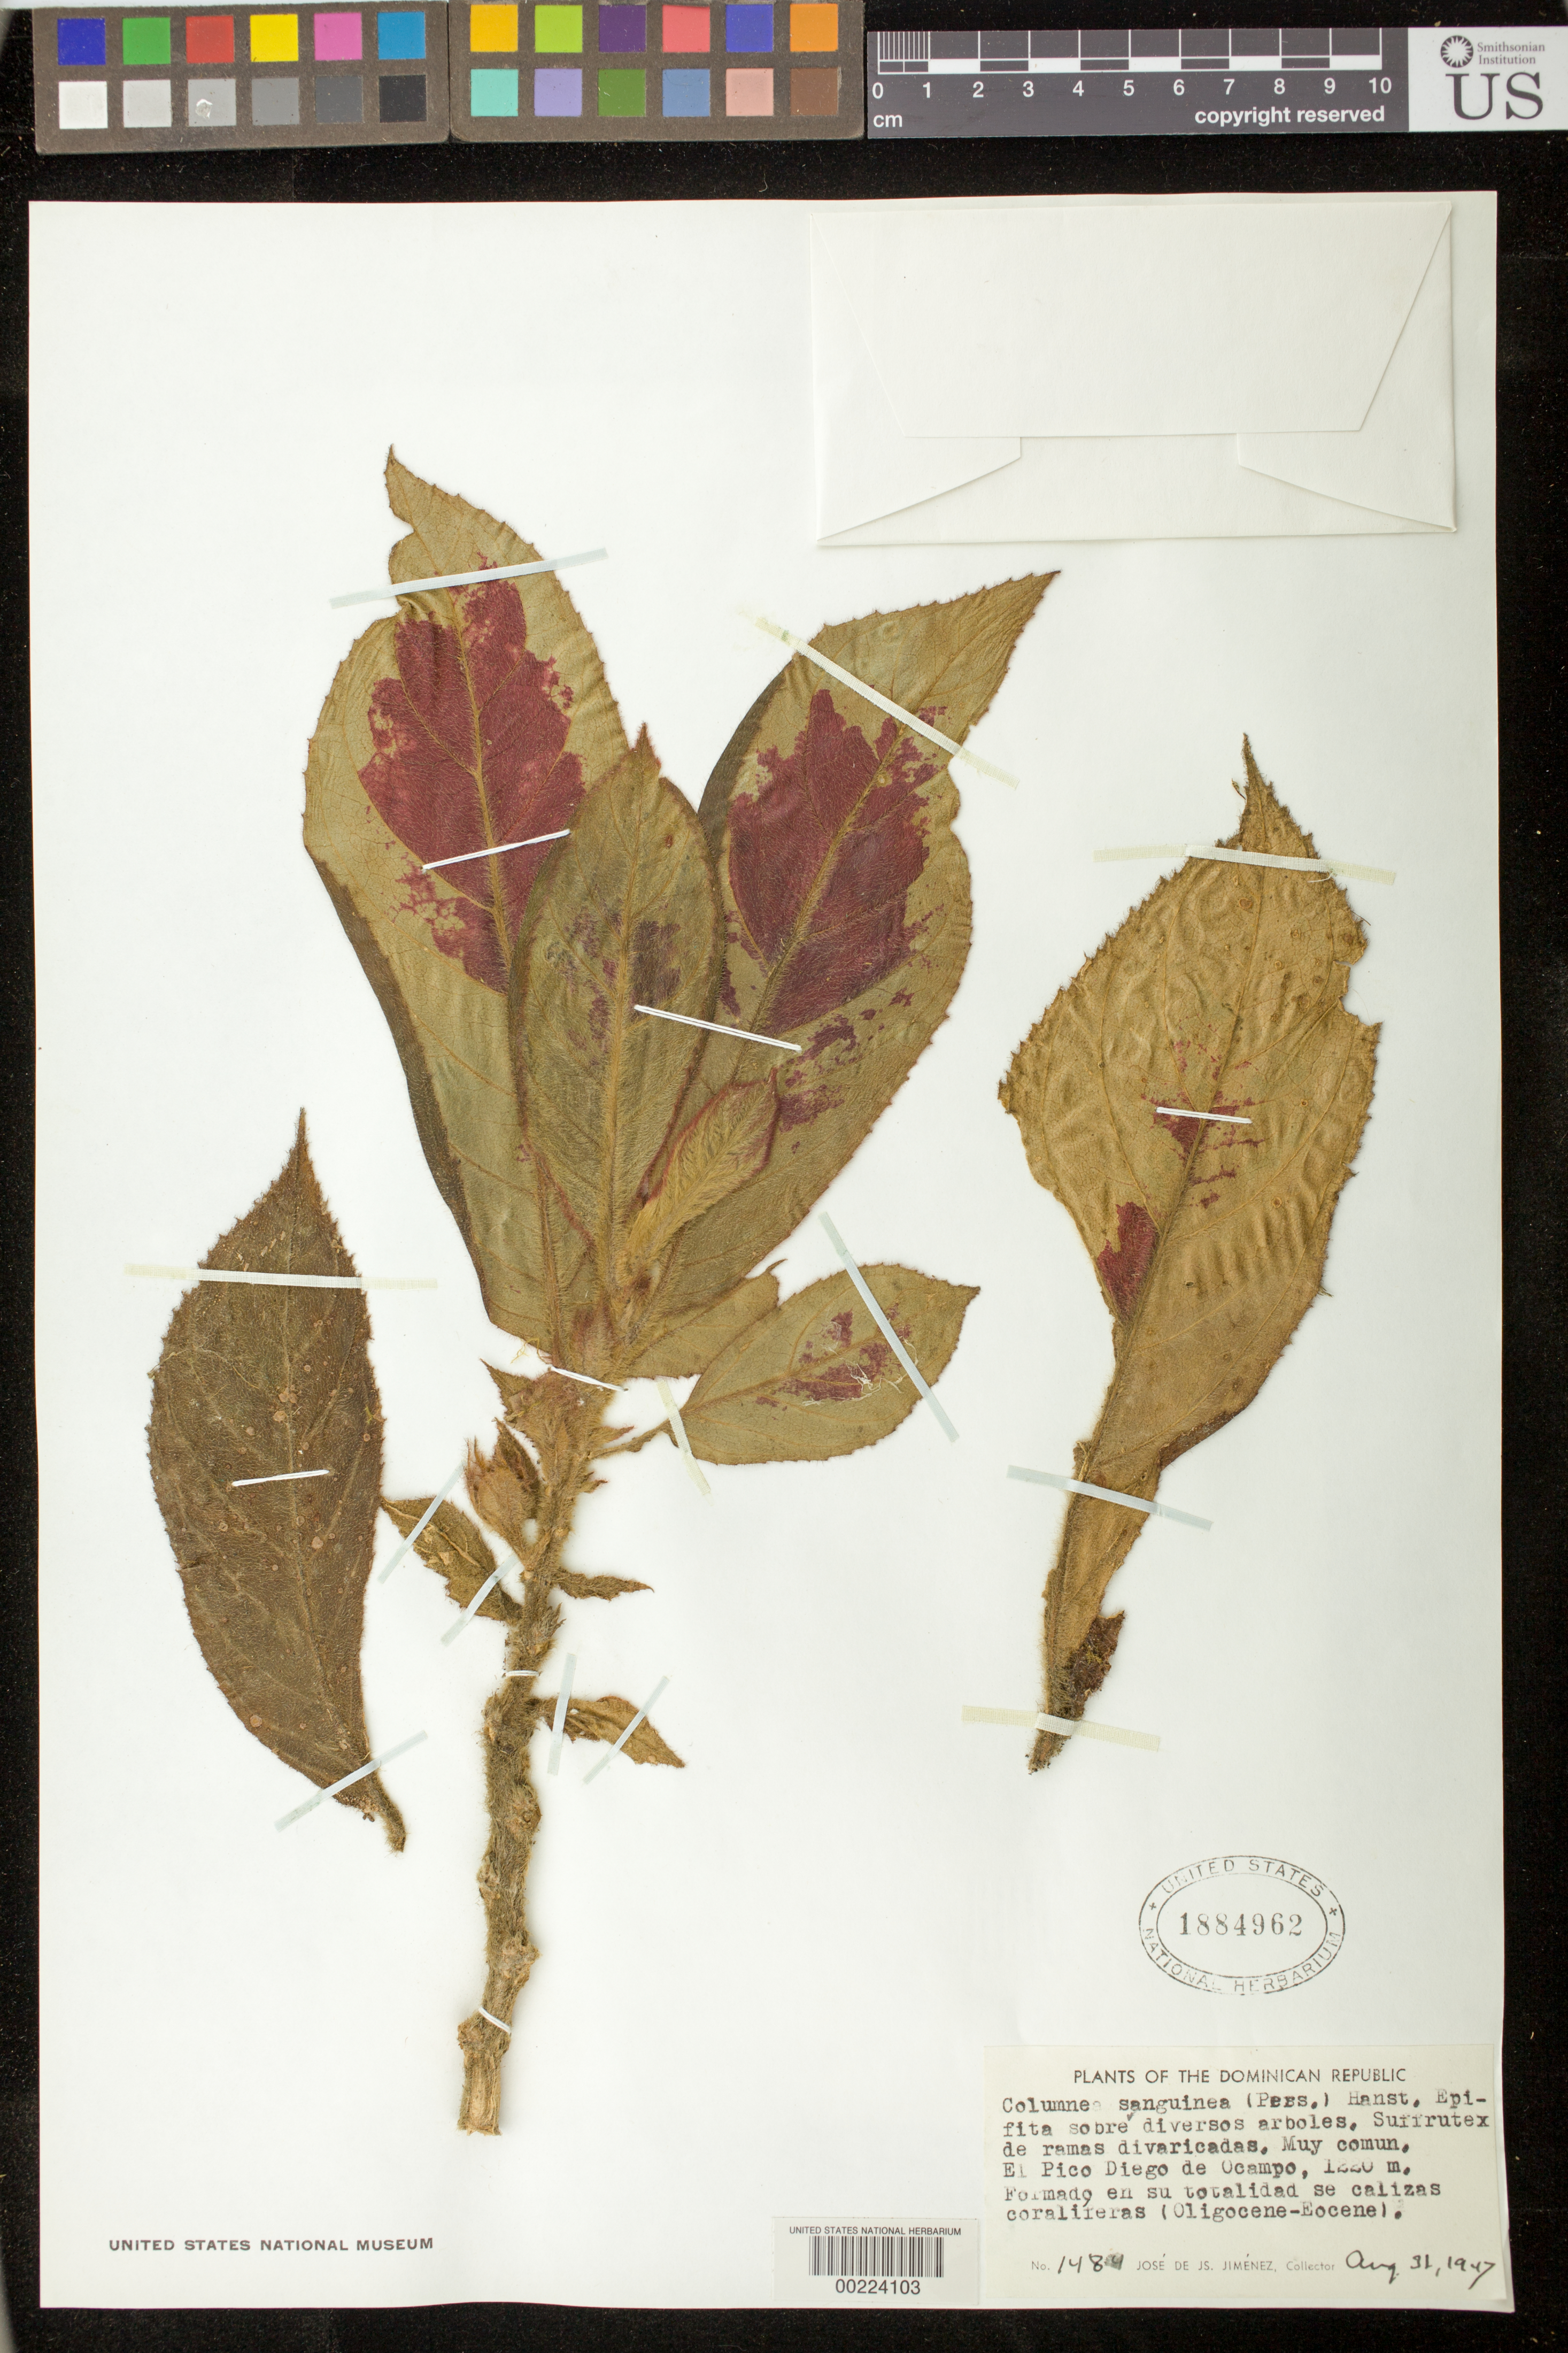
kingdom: Plantae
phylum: Tracheophyta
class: Magnoliopsida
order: Lamiales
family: Gesneriaceae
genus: Columnea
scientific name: Columnea sanguinea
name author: (Pers.) Hanst.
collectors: J. J. Jiménez Almonte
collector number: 1484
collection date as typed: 31 Aug 1947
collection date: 1947-08-31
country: Dominican Republic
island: Hispaniola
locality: El Pico Diego de Ocampo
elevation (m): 1220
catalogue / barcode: US 1884962